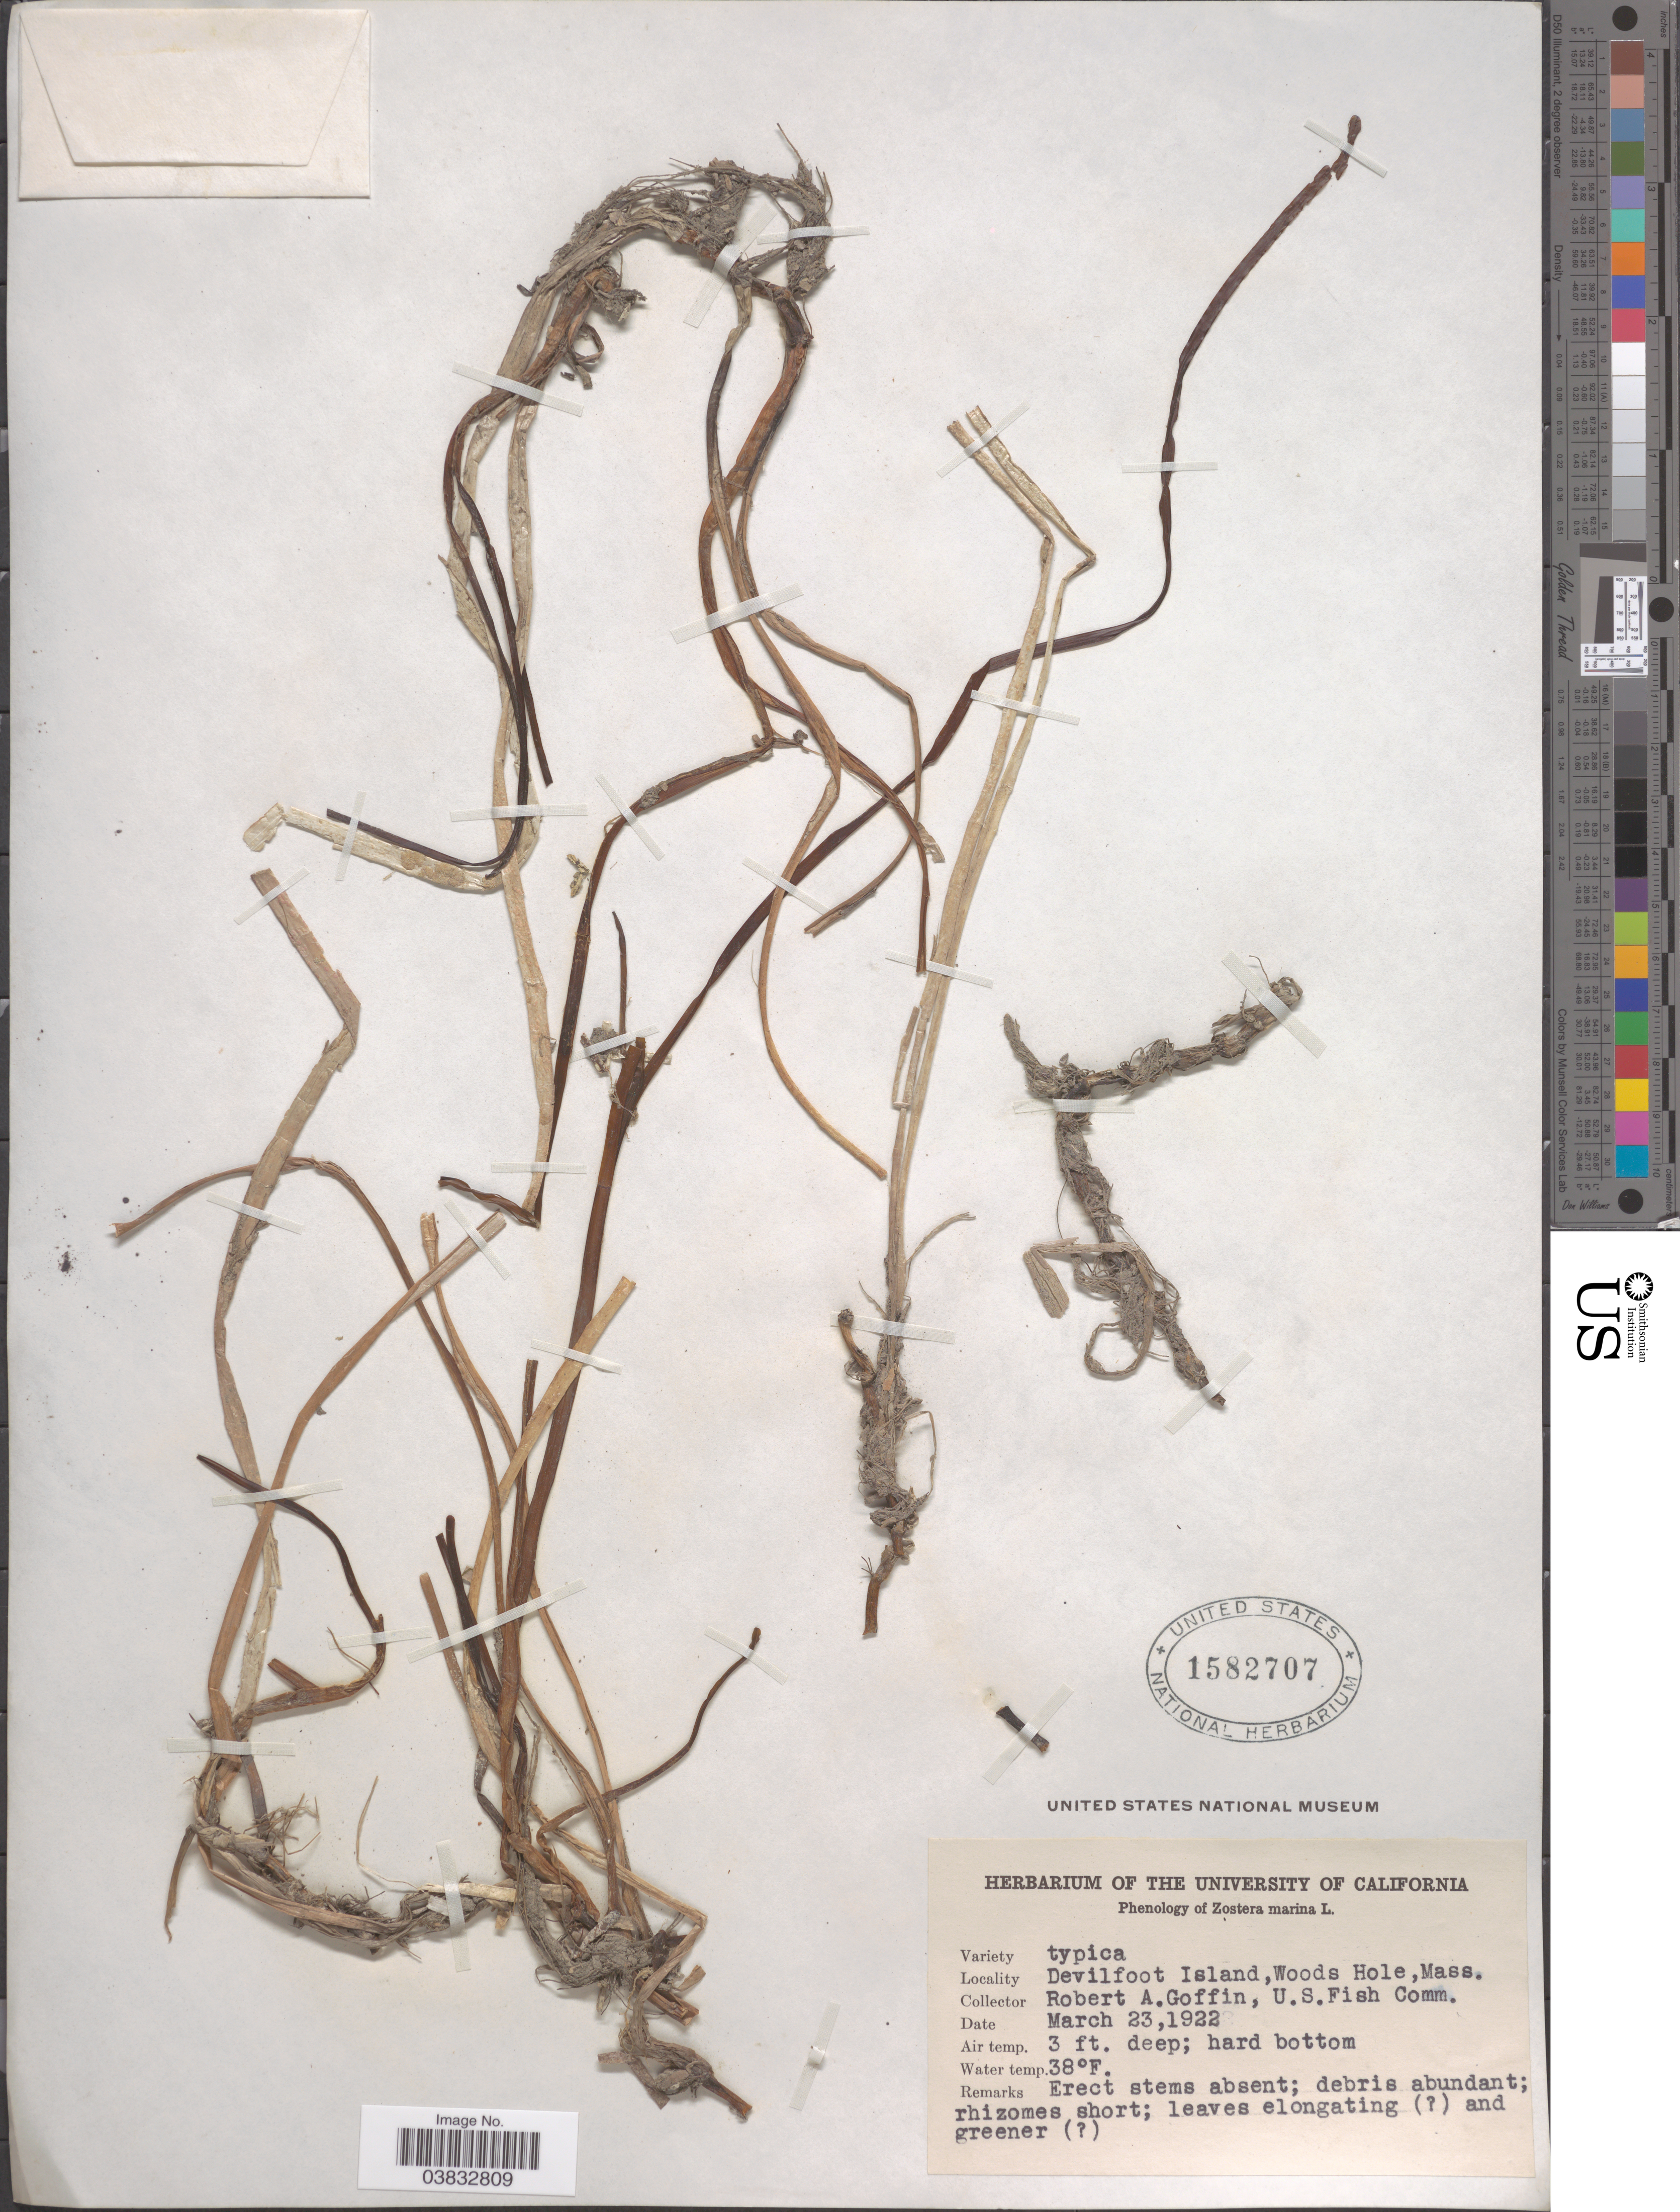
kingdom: Plantae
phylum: Tracheophyta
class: Liliopsida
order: Alismatales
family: Zosteraceae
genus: Zostera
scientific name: Zostera marina var. typica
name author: L.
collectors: R. Goffin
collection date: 1922-03-23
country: United States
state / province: Massachusetts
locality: Devilfoot Island, Woods Hole.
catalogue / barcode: US 1582707